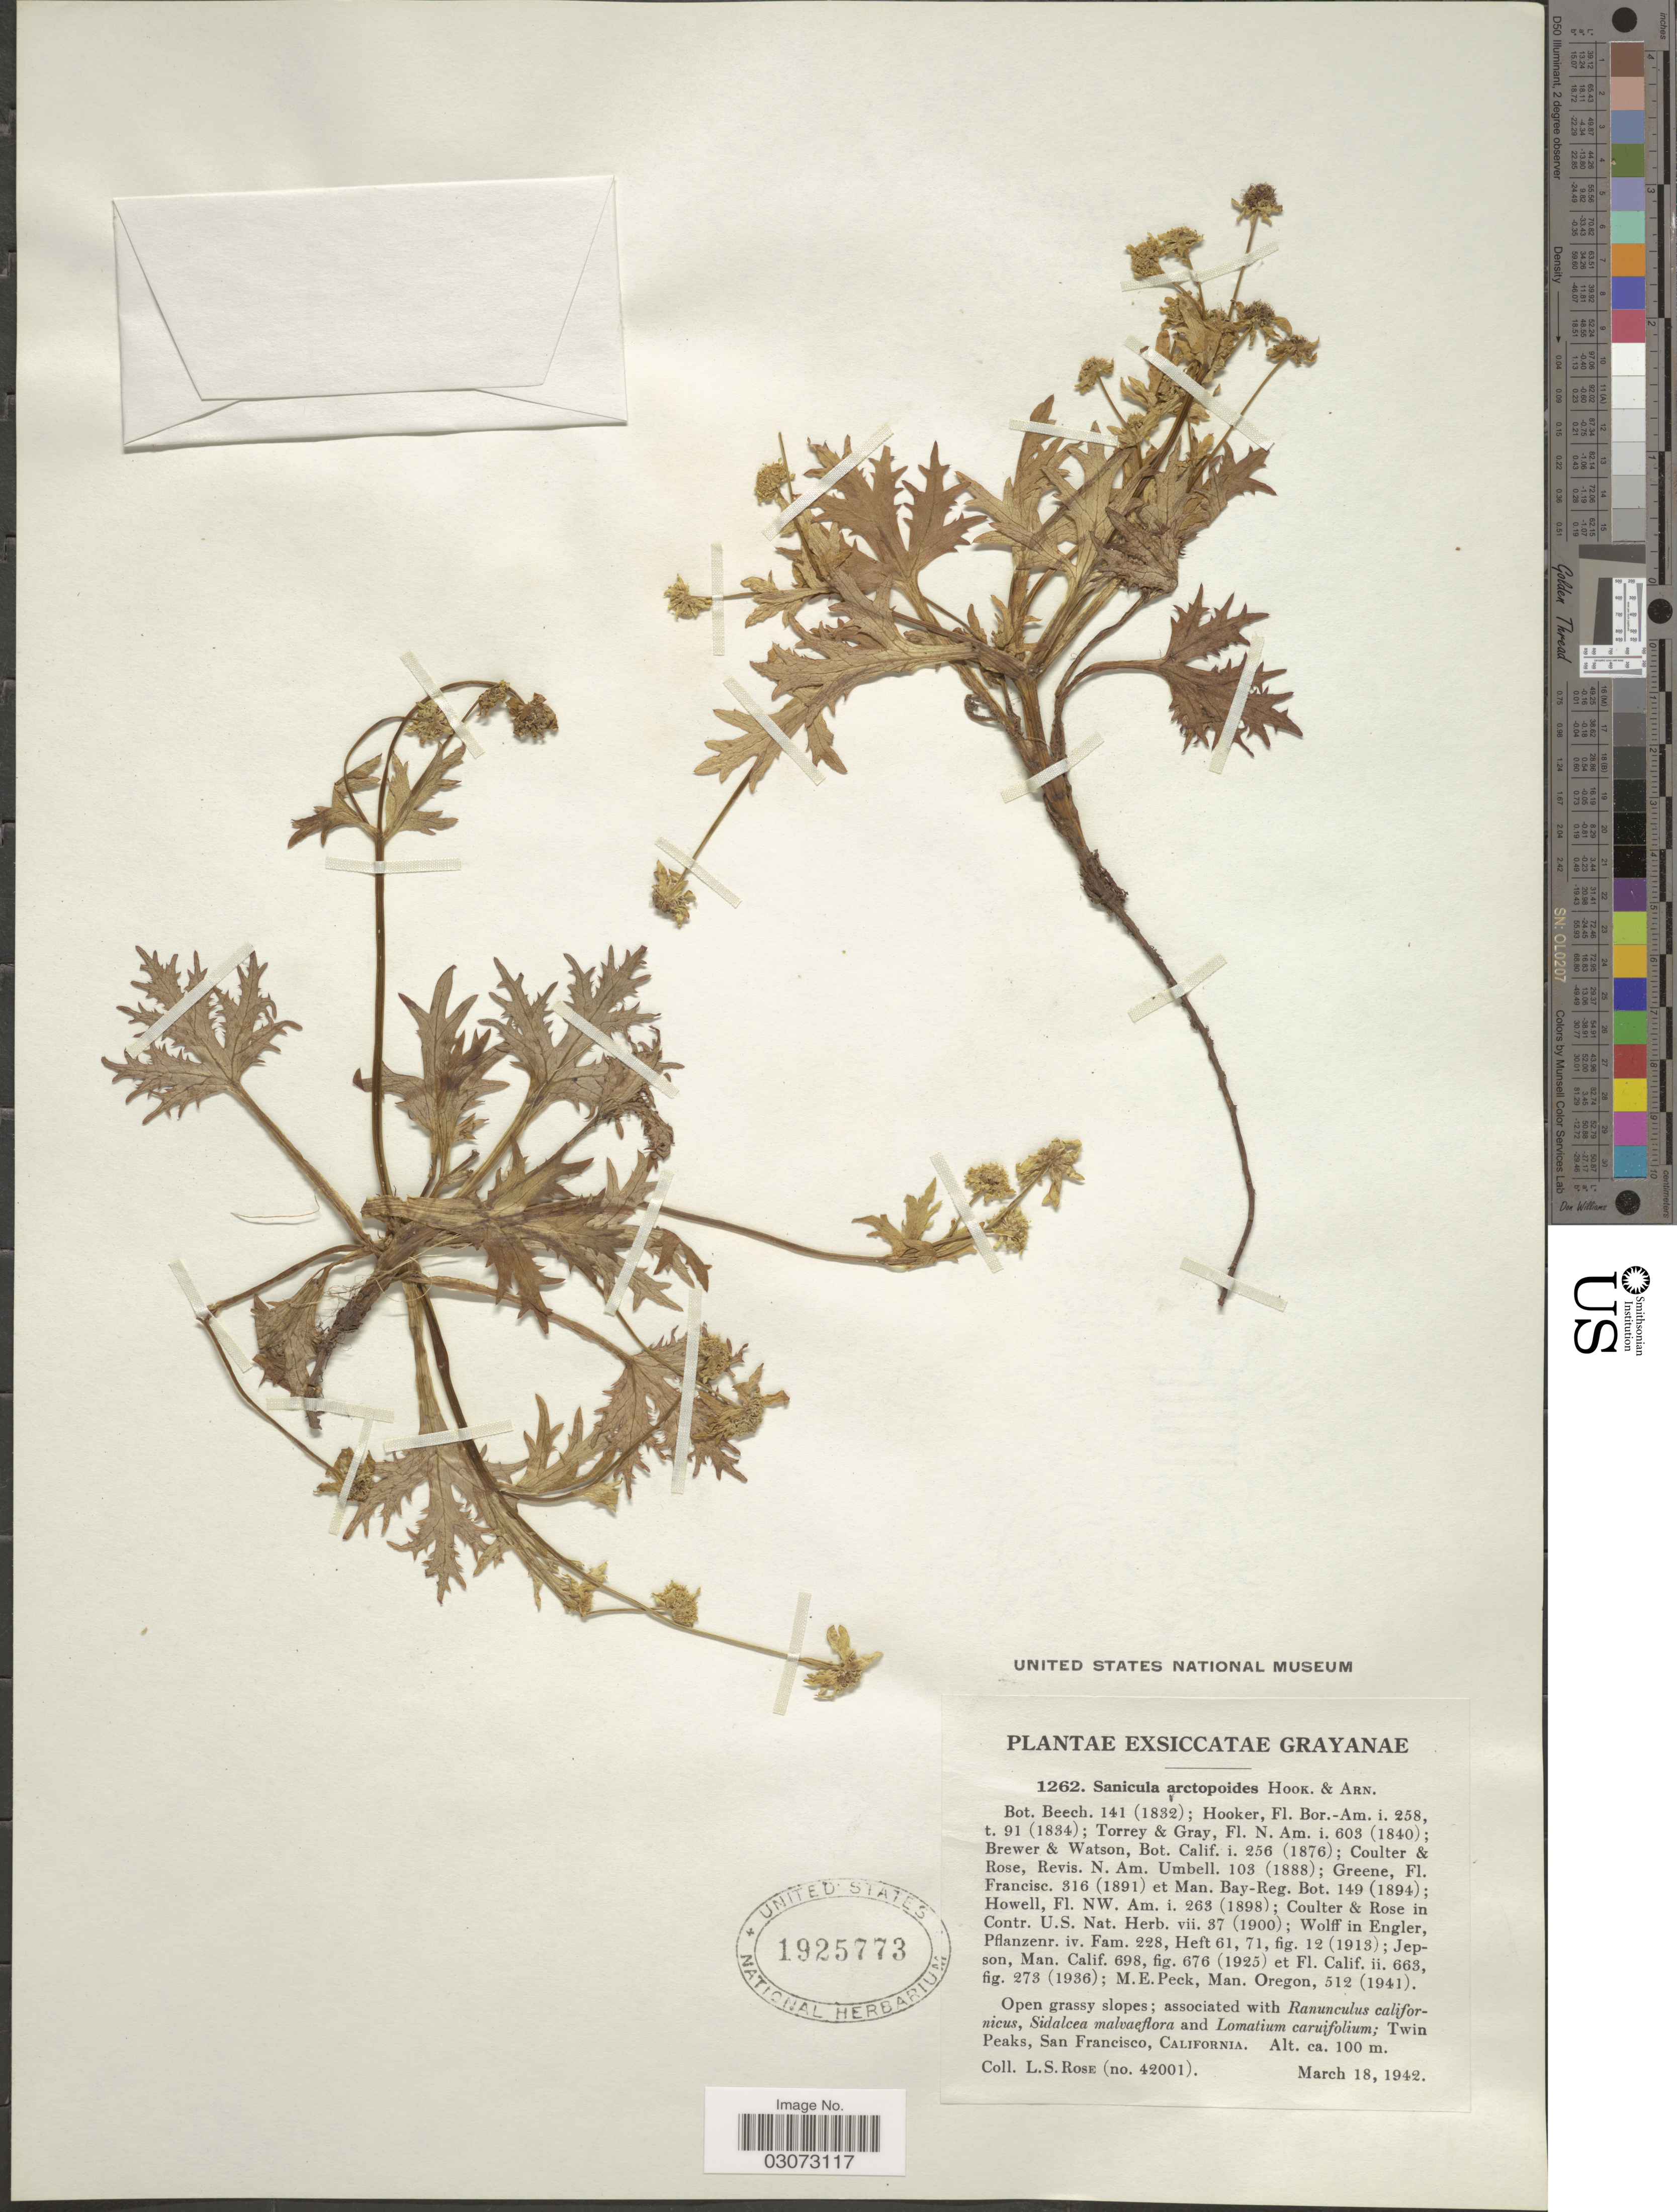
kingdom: Plantae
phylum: Tracheophyta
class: Magnoliopsida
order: Apiales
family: Apiaceae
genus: Sanicula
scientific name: Sanicula arctopoides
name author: Hook. & Arn.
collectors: L. S. Rose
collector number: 42001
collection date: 1942-03-18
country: United States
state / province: California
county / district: San Francisco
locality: Twin Peaks, San Francisco.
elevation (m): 100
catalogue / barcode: US 1925773